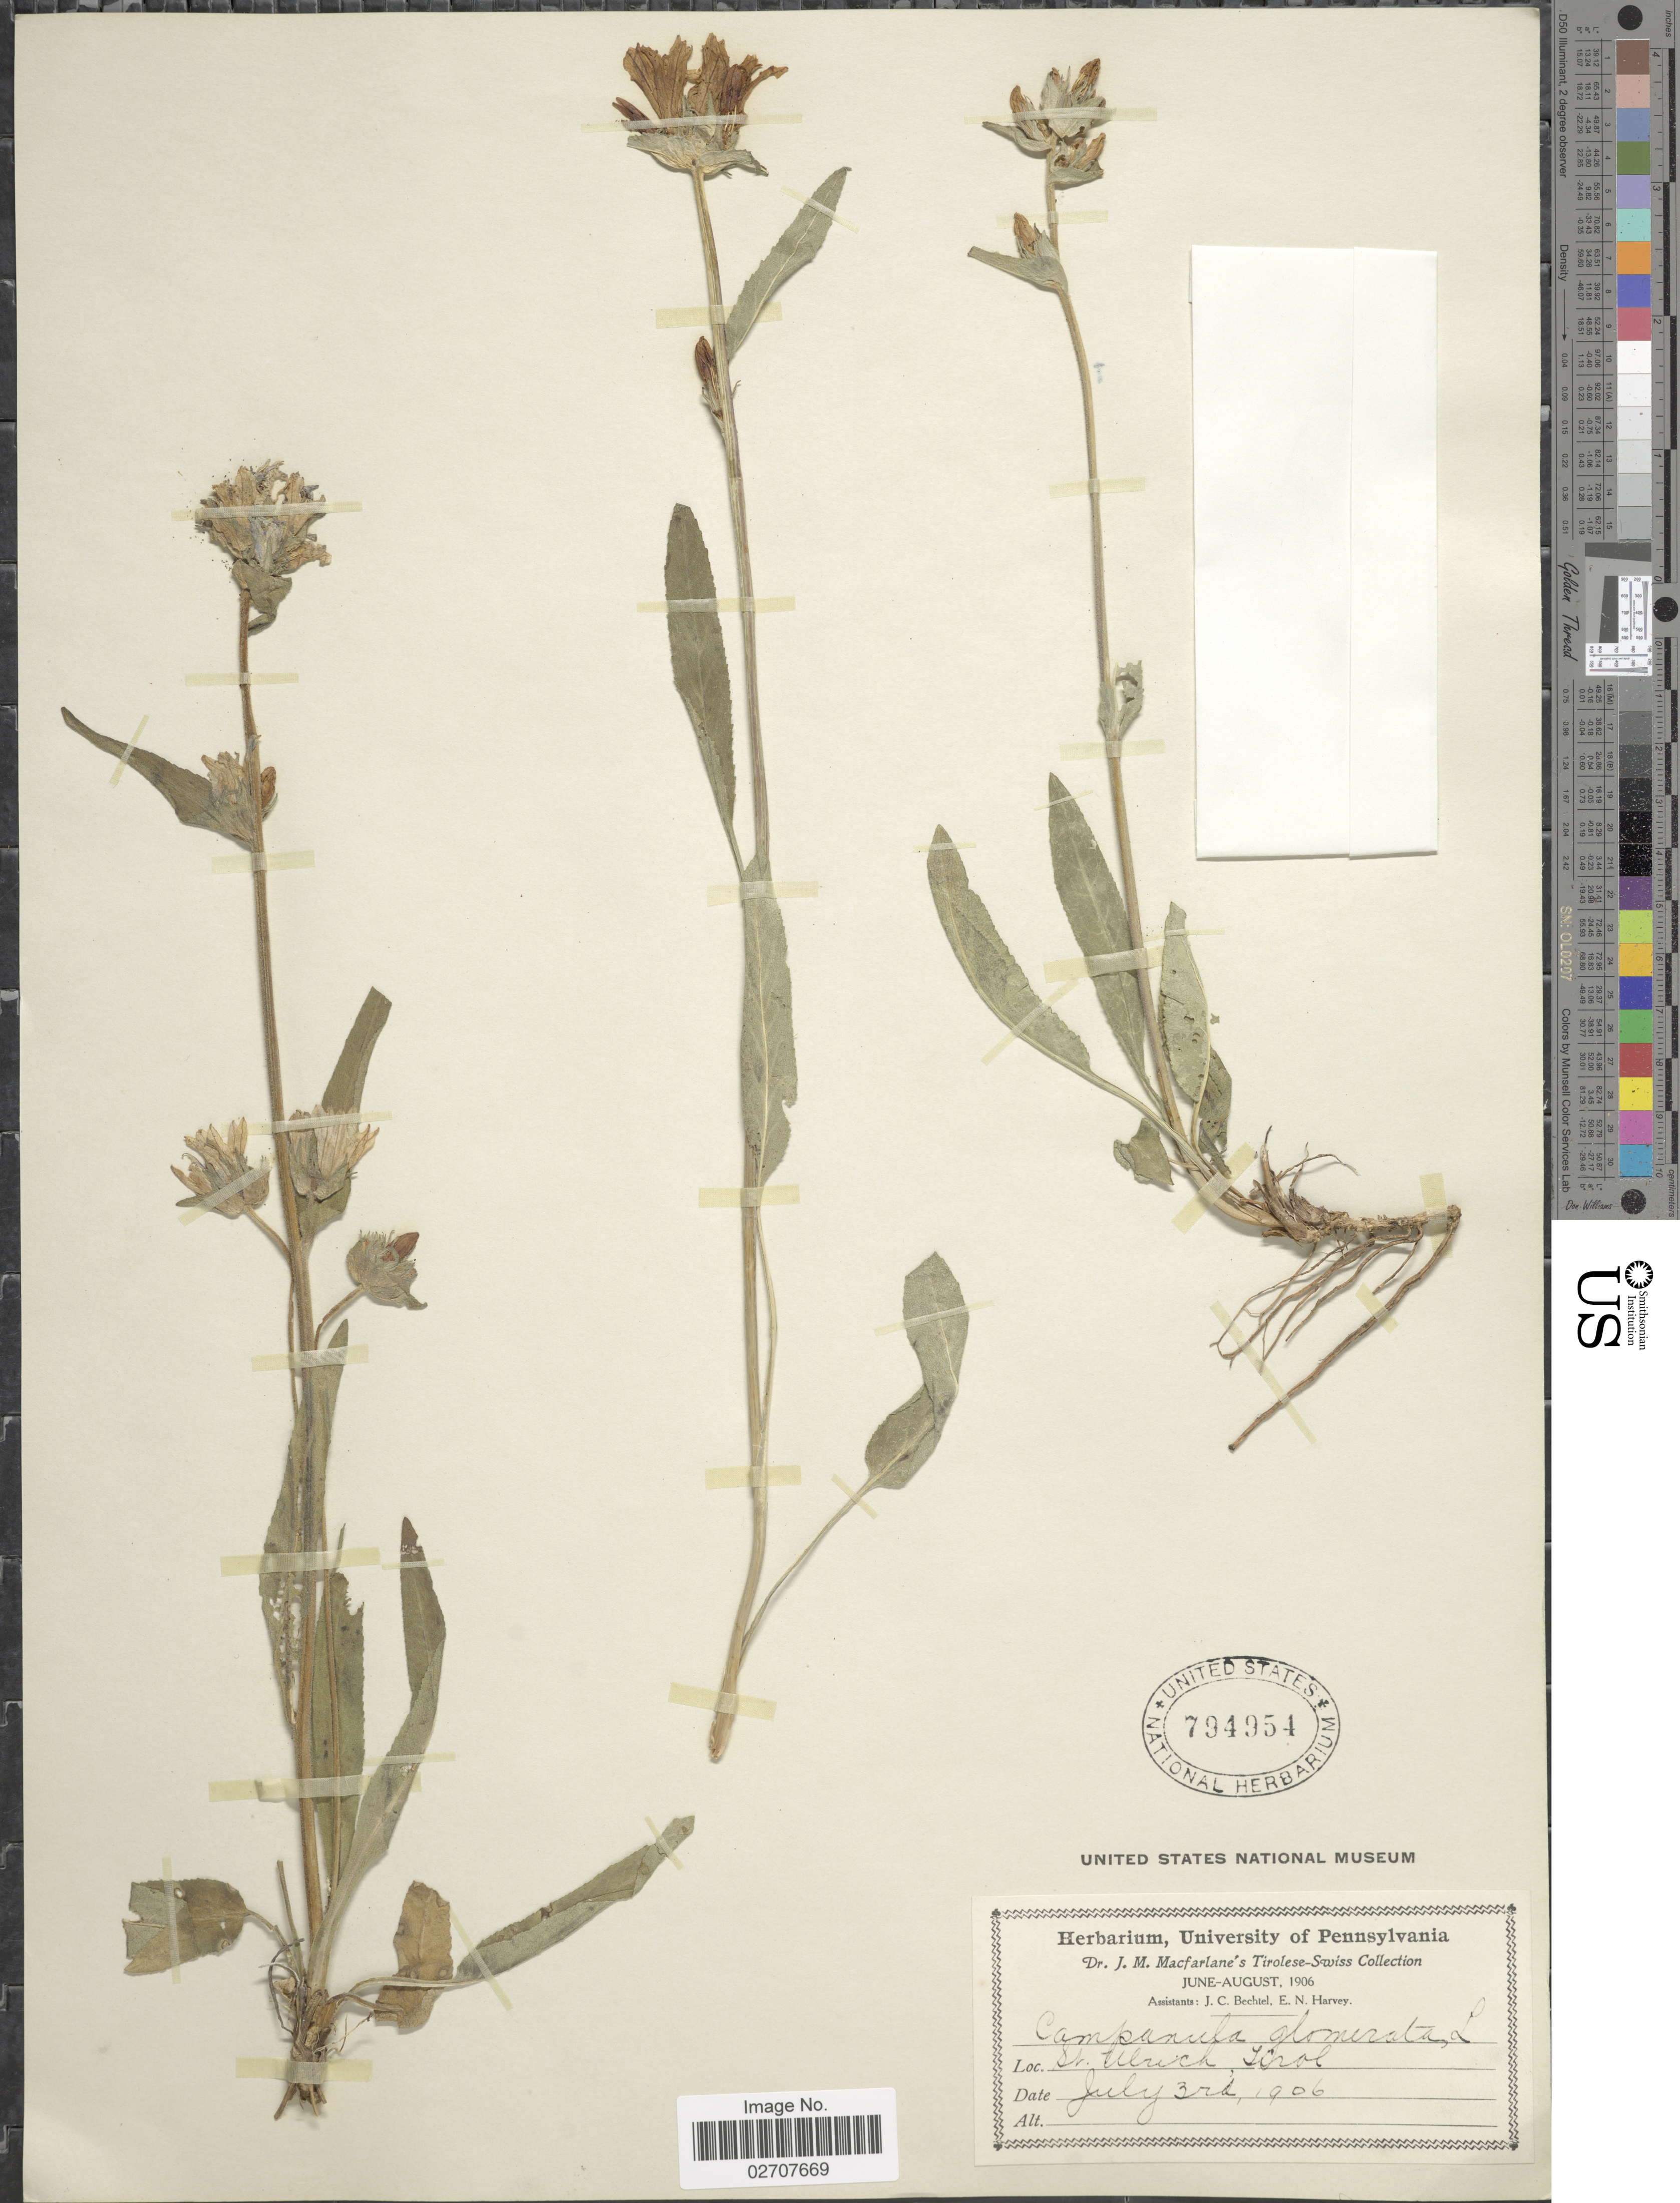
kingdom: Plantae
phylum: Tracheophyta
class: Magnoliopsida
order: Asterales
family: Campanulaceae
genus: Campanula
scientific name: Campanula glomerata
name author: L.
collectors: J. Macfarlane, J. Bechtel & E. Harvey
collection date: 1906-07-03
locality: St. Ulrich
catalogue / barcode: US 794954